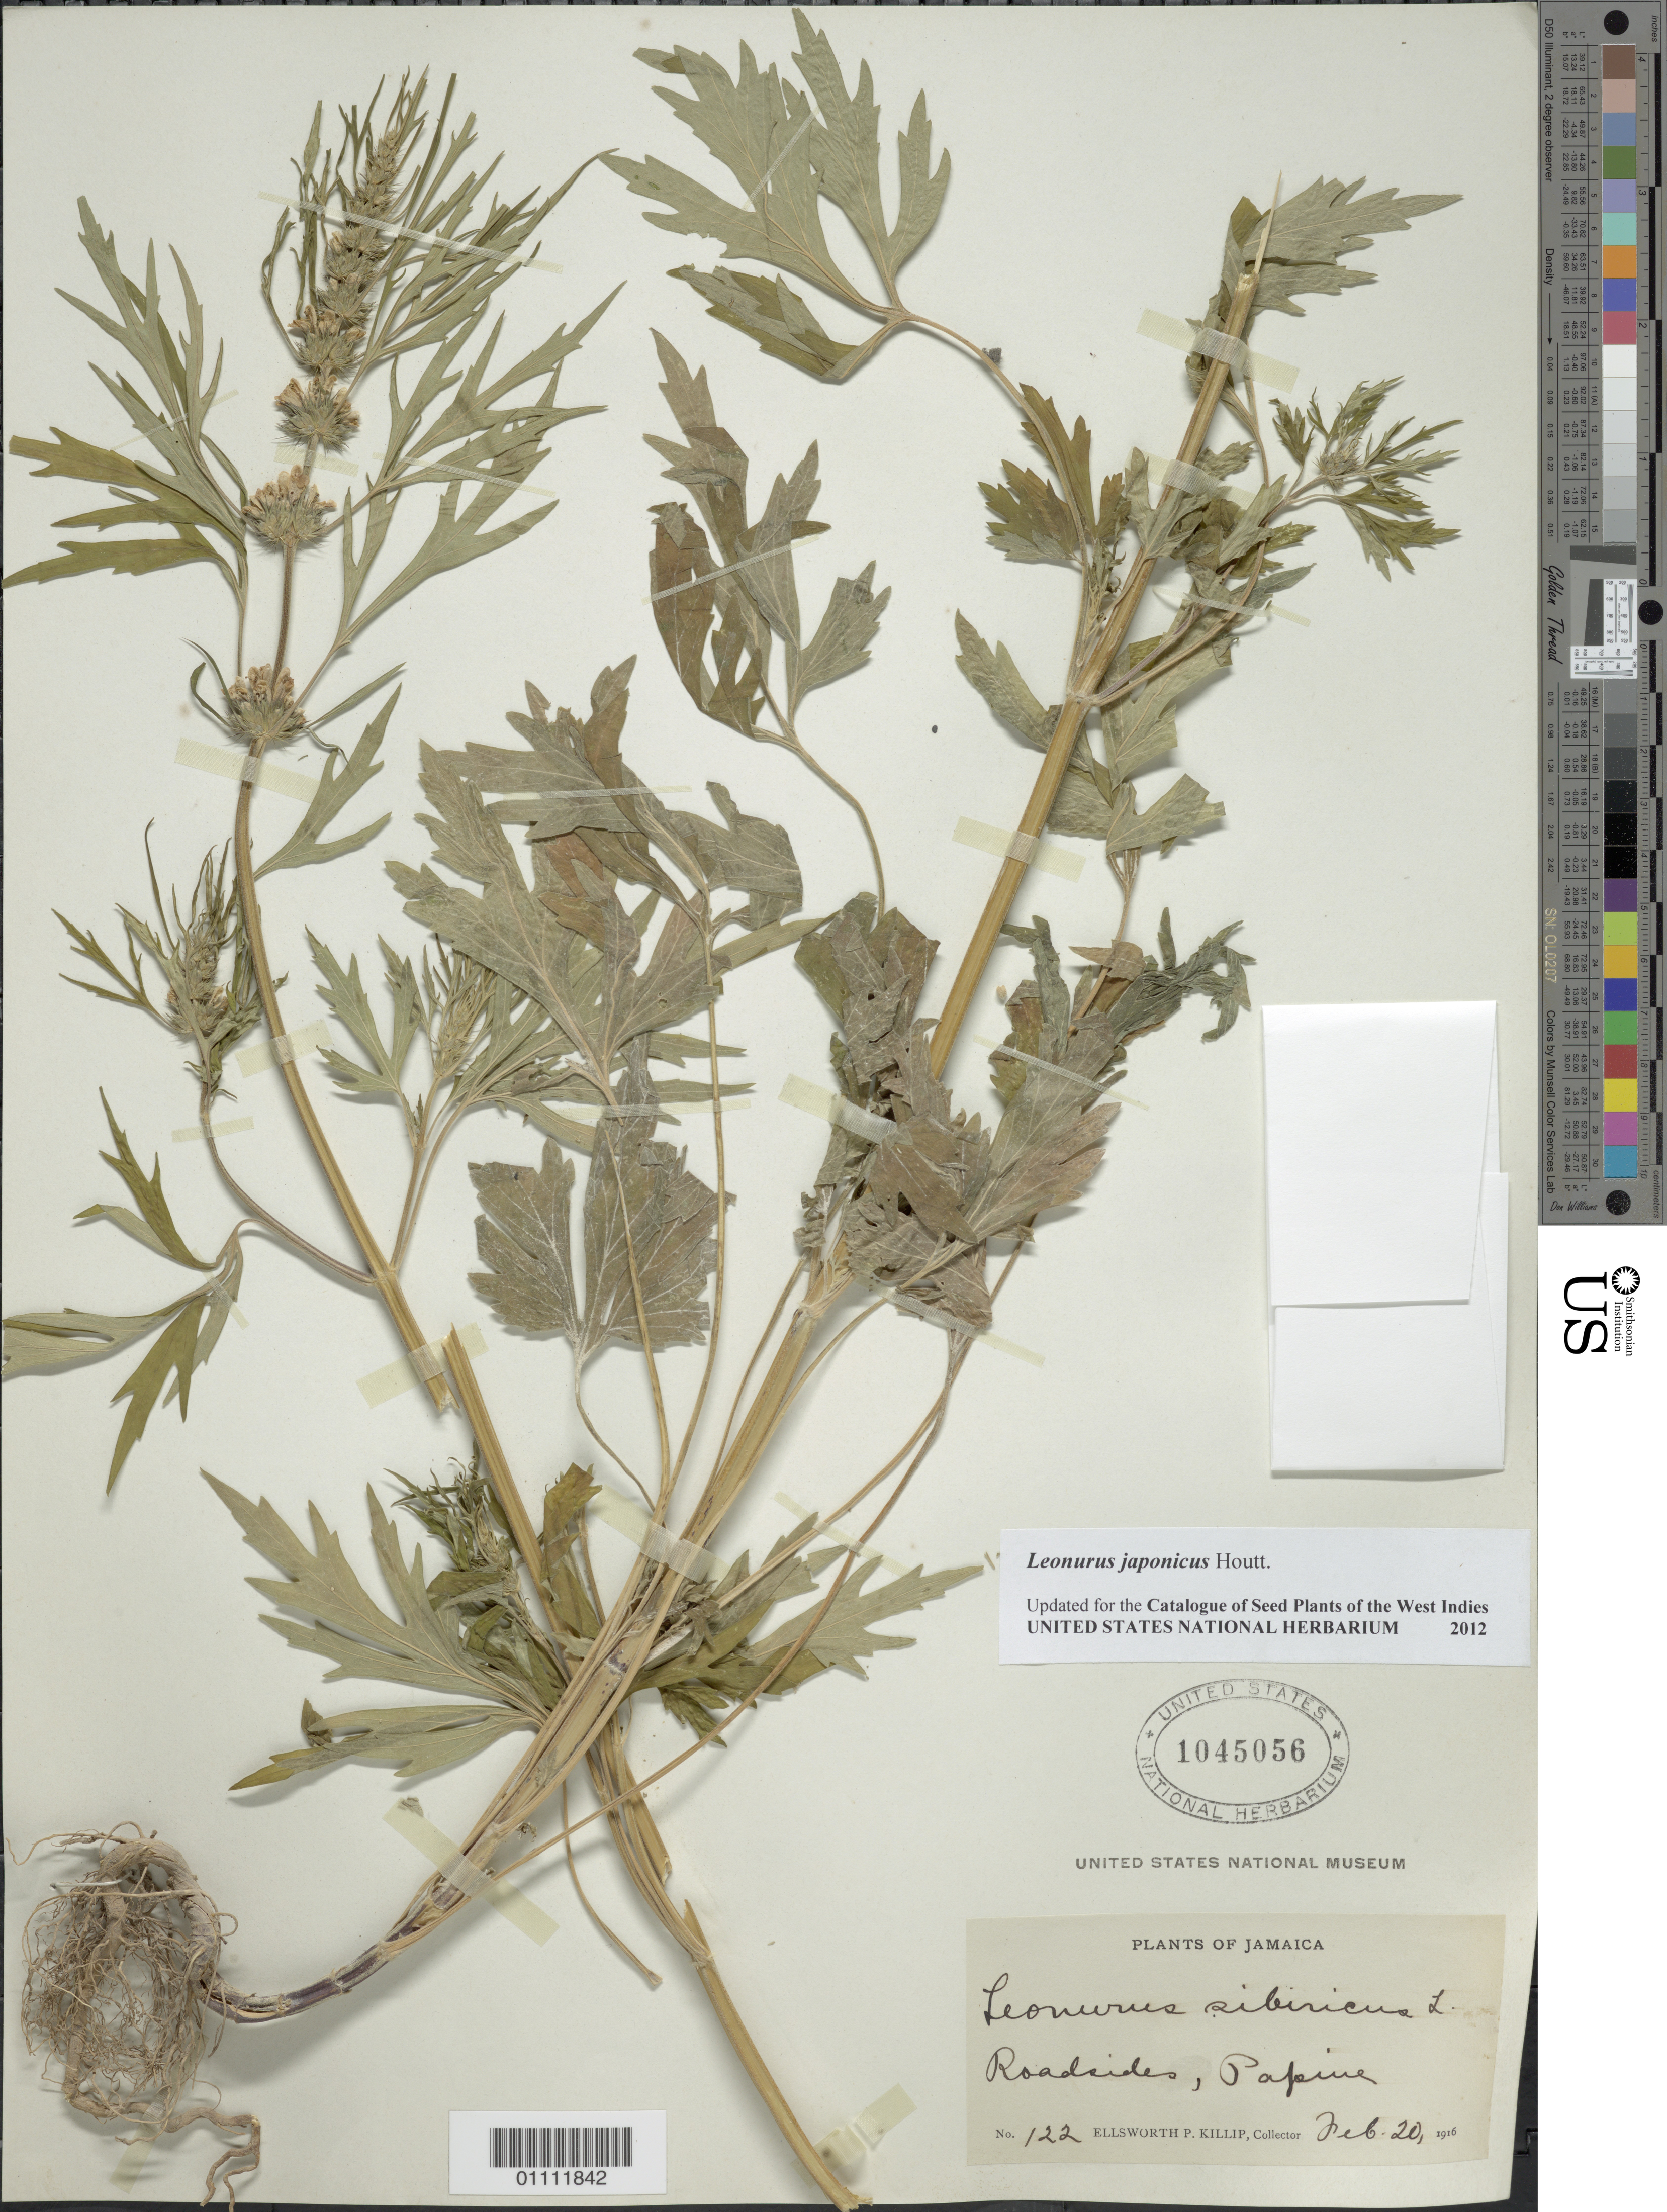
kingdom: Plantae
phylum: Tracheophyta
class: Magnoliopsida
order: Lamiales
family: Lamiaceae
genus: Leonurus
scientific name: Leonurus japonicus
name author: Houtt.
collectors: E. P. Killip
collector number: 122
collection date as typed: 20 Feb 1916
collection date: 1916-02-20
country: Jamaica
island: Jamaica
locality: Papine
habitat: Roadside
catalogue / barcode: US 1045056